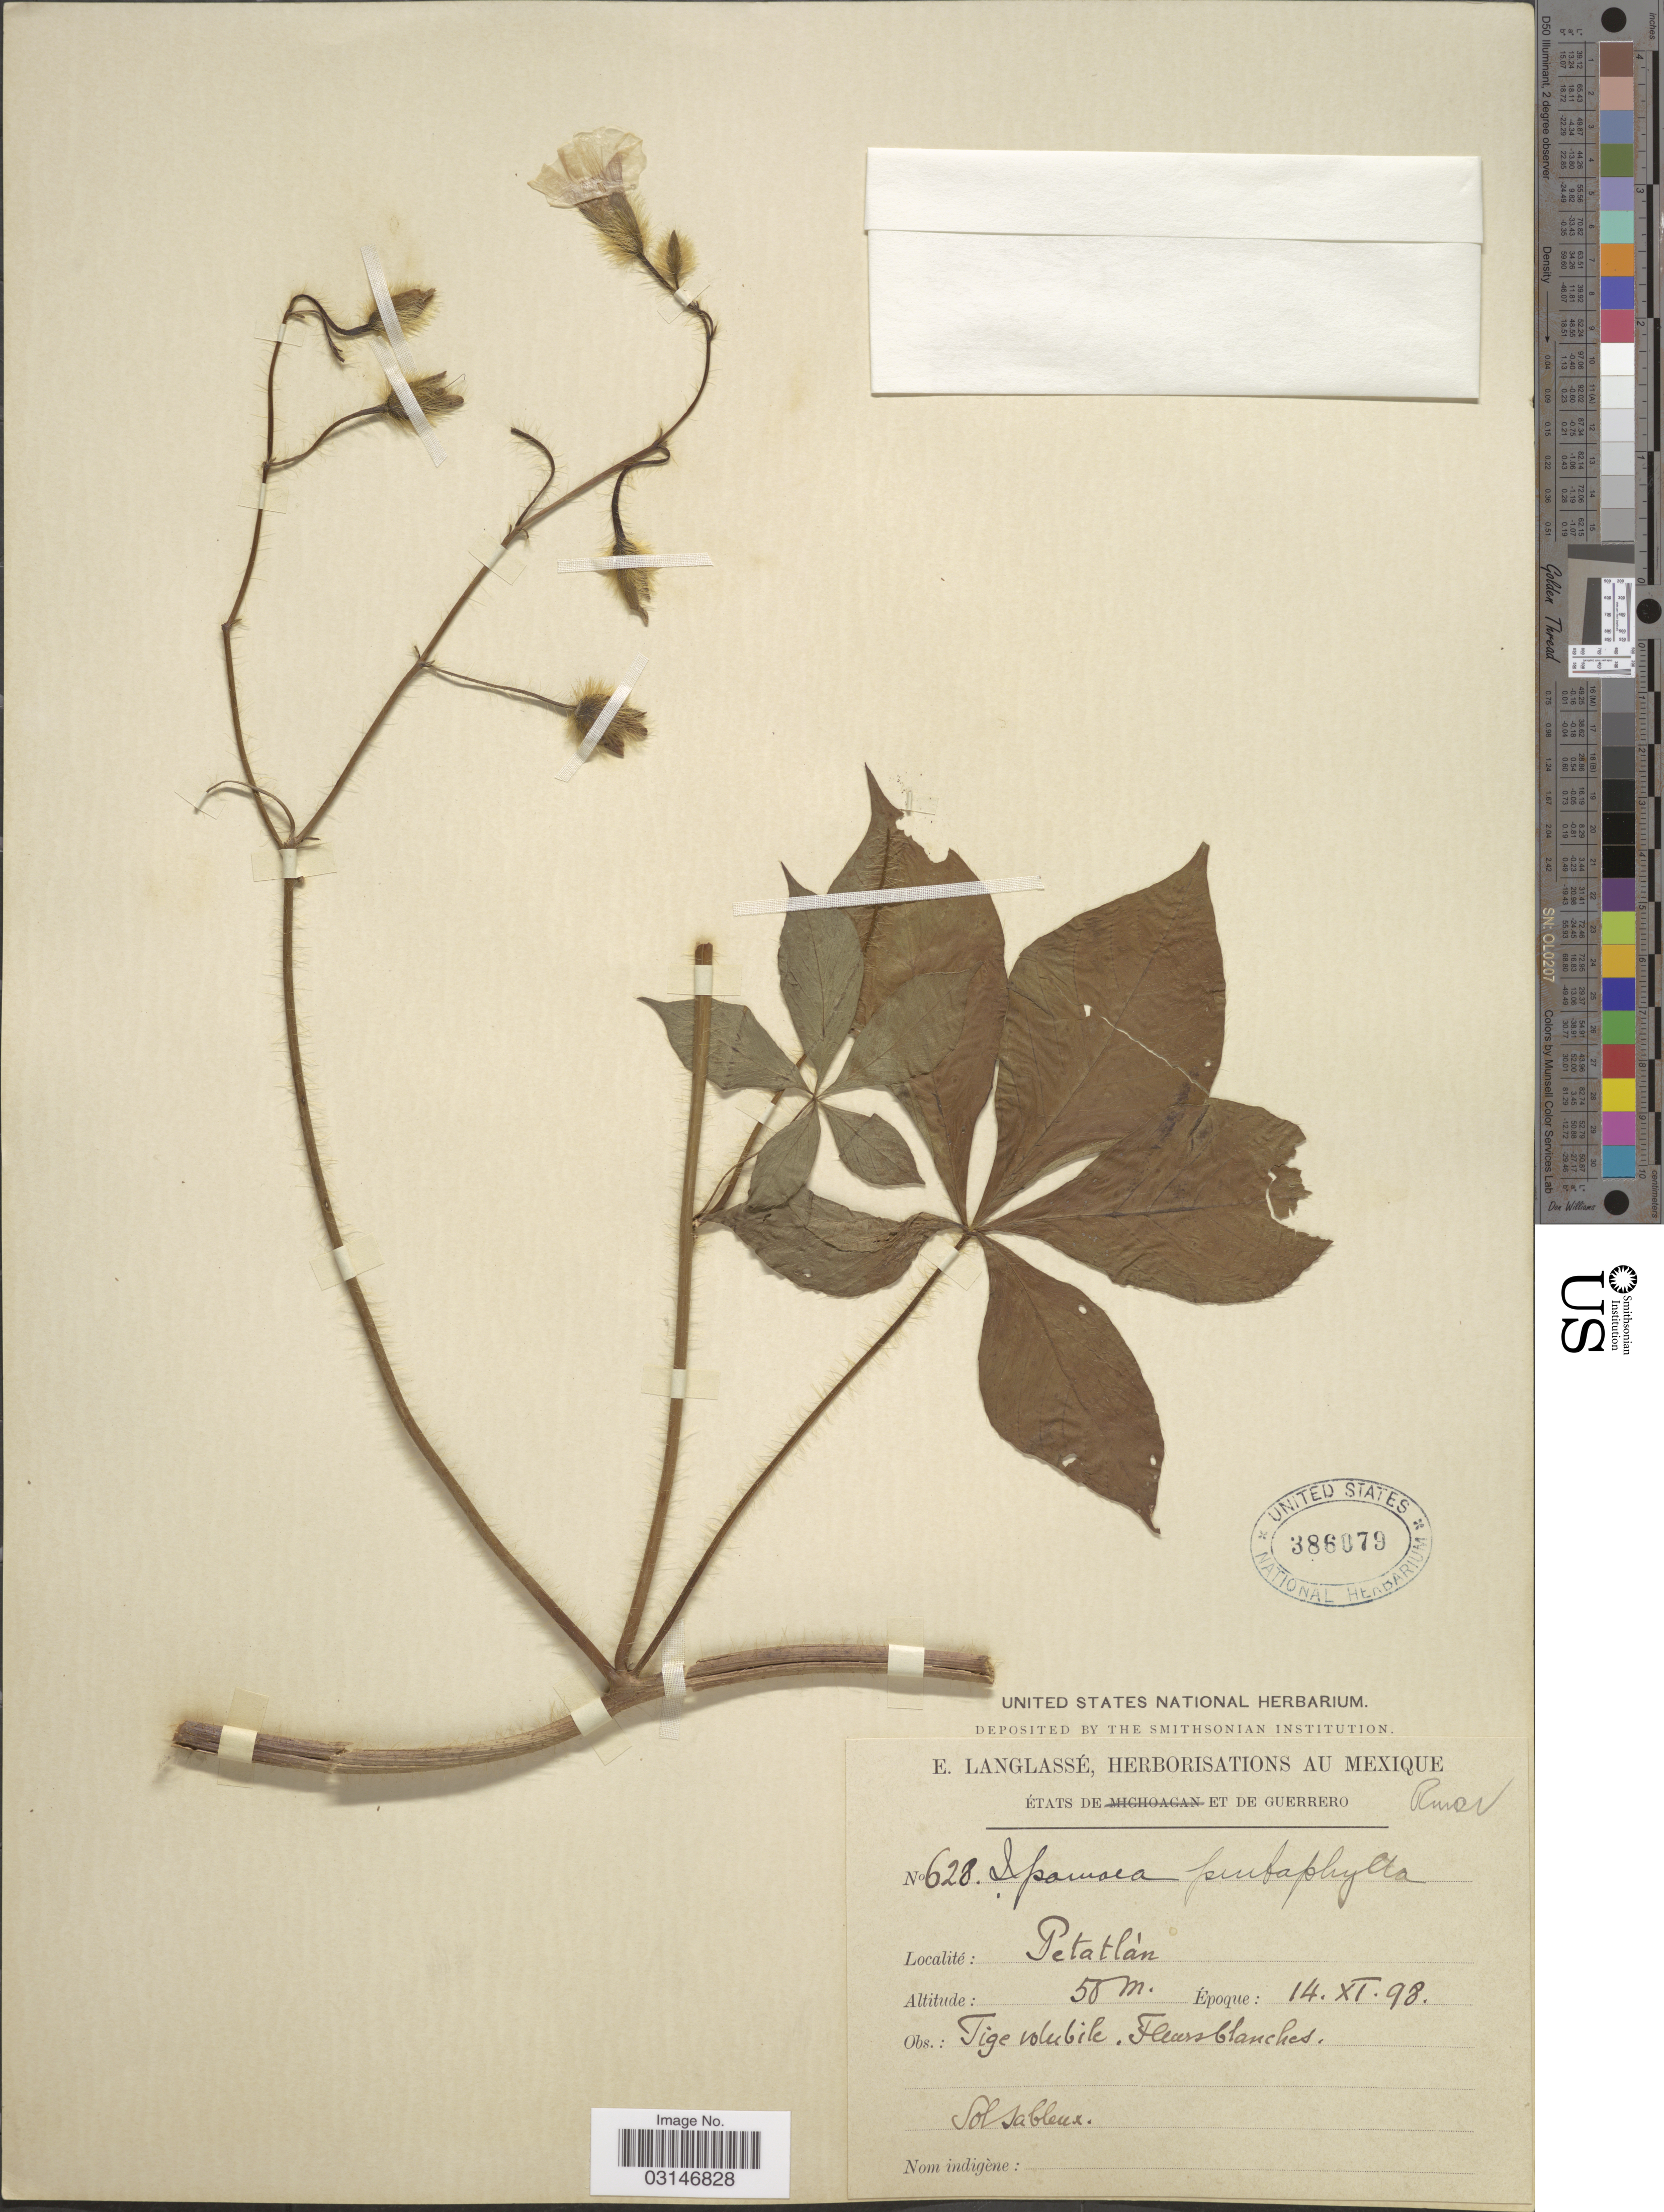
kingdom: Plantae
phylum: Tracheophyta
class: Magnoliopsida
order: Solanales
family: Convolvulaceae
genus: Distimake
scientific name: Distimake aegyptius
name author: (L.) A. R. Simões & Staples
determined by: Strong, Mark T., (BOT), Smithsonian Institution - National Museum of Natural History (UNITED STATES)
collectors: E. Langlassé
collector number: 628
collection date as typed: Transcribed d/m/y: 14/11/98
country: Mexico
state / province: Guerrero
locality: Petatlán.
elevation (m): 50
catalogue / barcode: US 386079